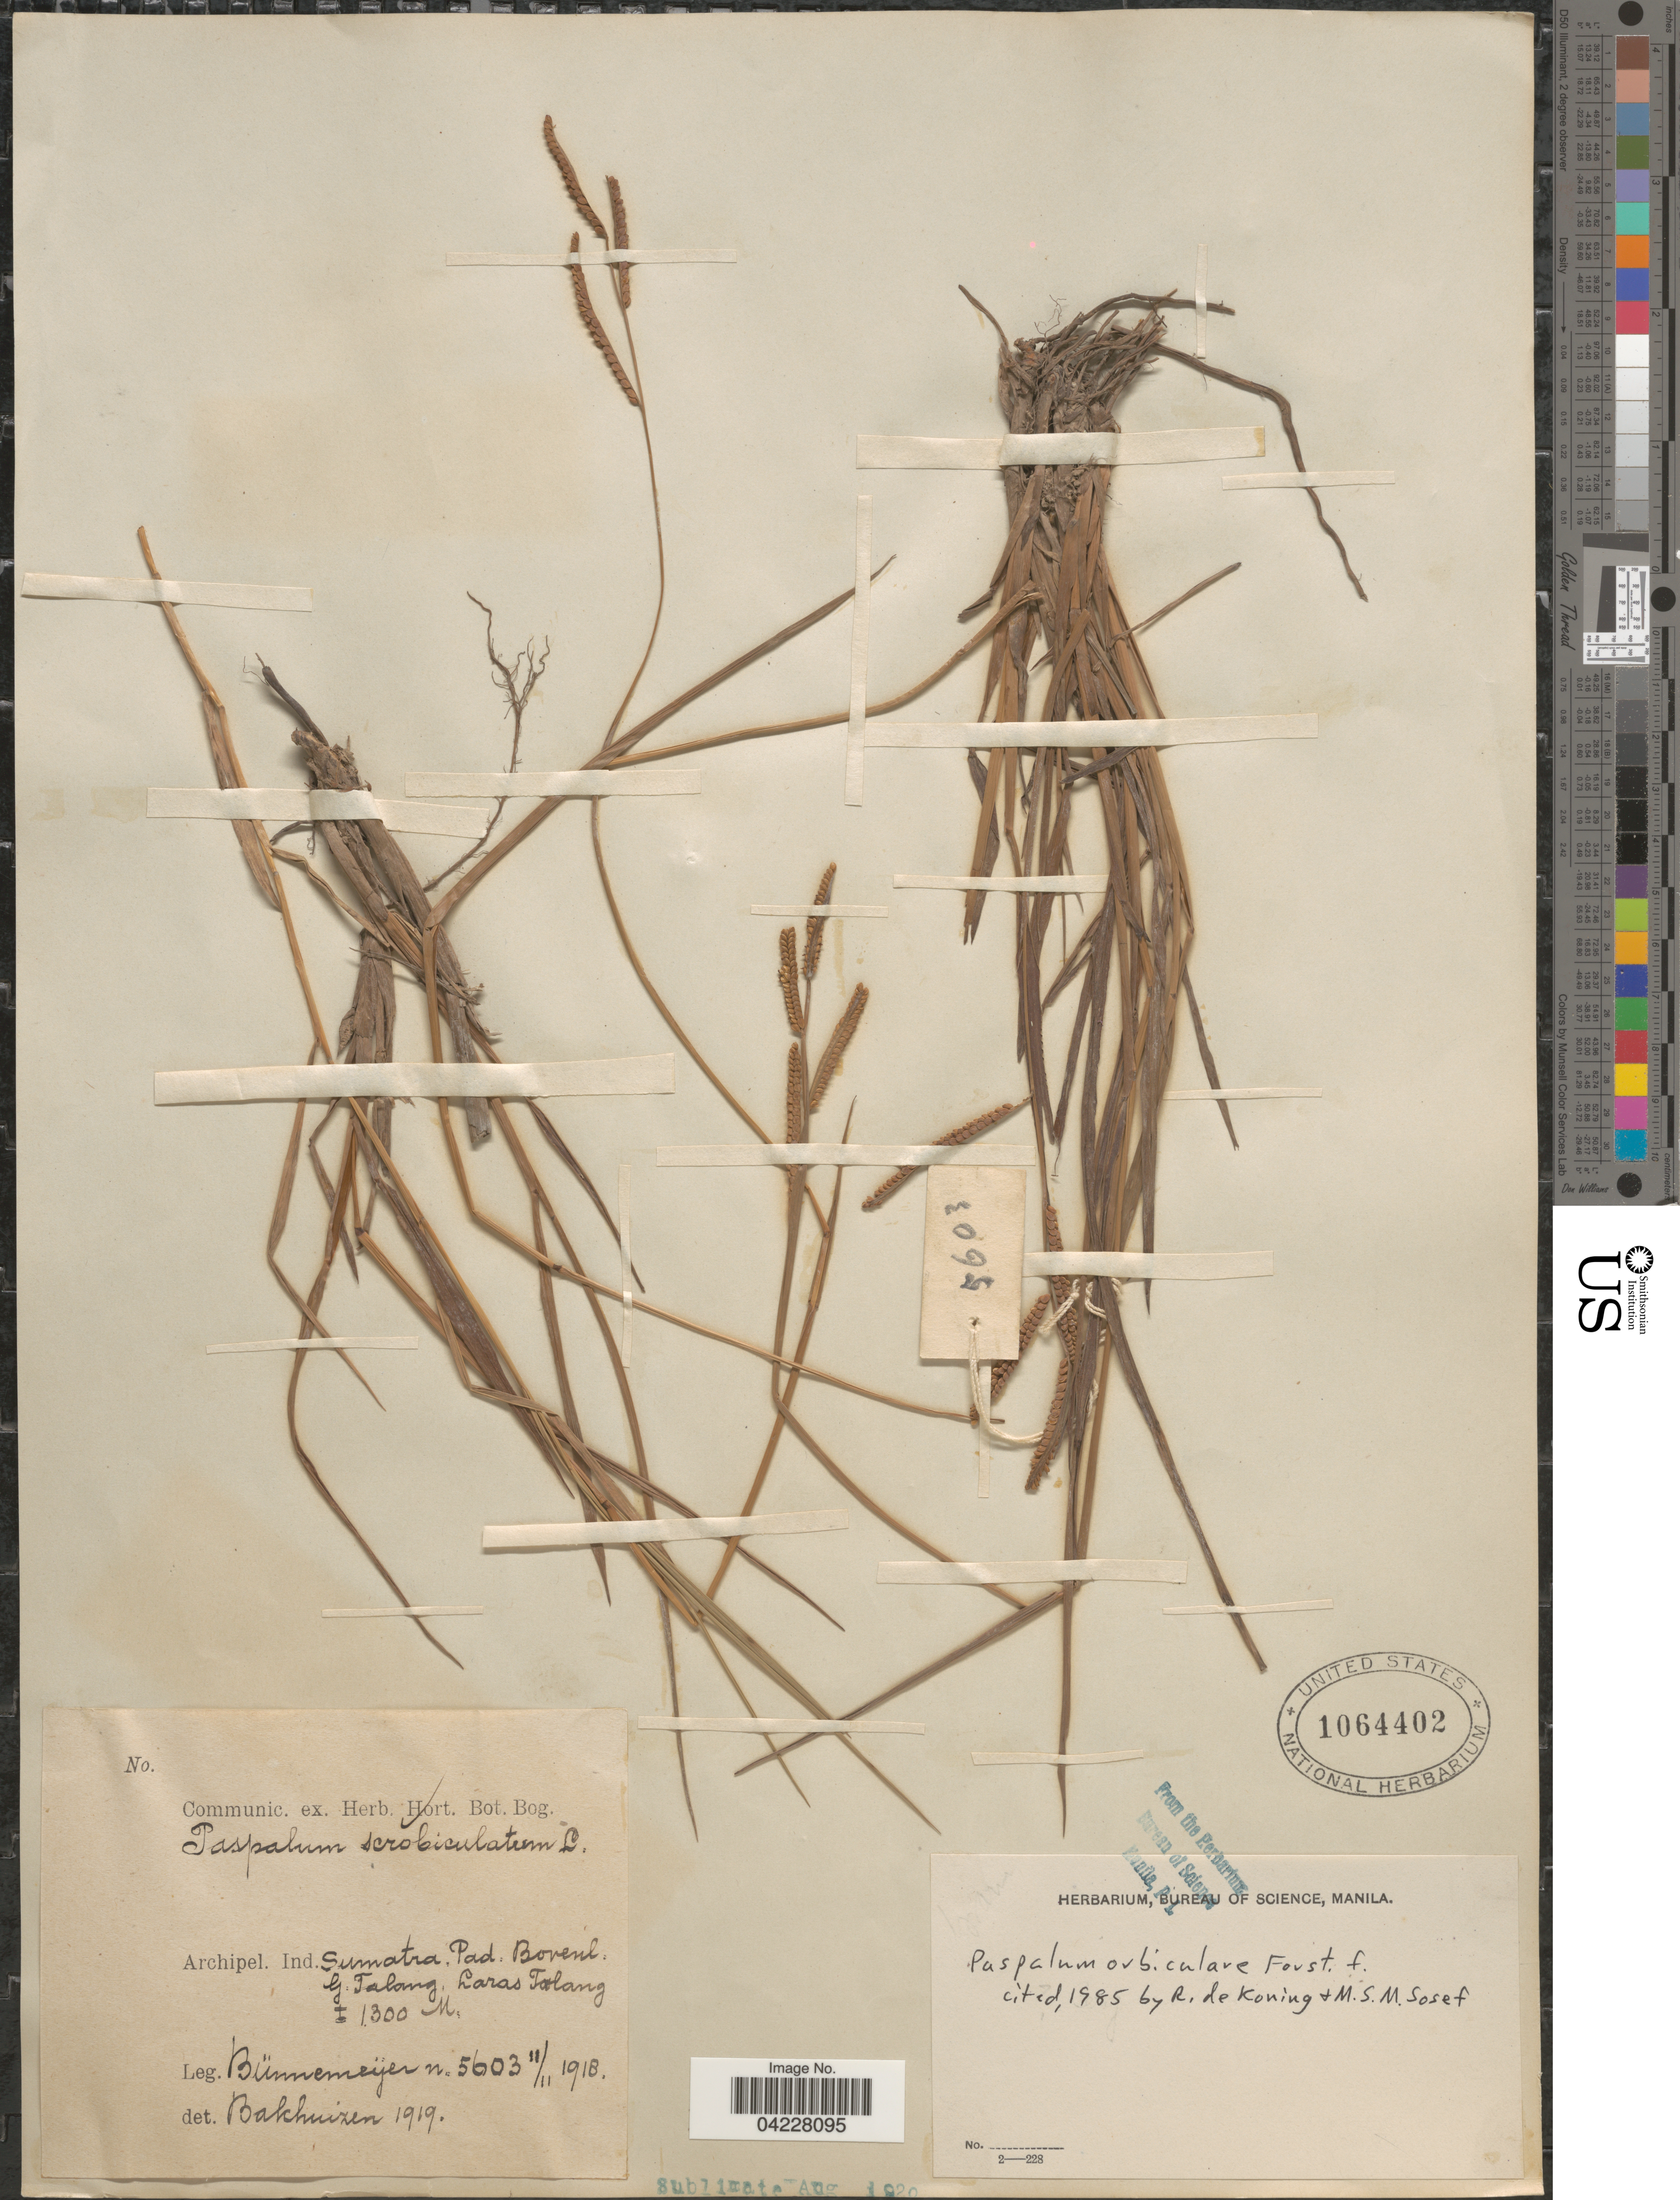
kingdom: Plantae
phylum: Tracheophyta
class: Liliopsida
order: Poales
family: Poaceae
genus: Paspalum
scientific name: Paspalum orbiculare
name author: G. Forst.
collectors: -. Bunnemeijer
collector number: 5603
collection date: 1918-11-11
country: Indonesia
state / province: Sumatra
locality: Archipel. Ind. Sumatra. Pad. Bovenl. G. Talang, Laras Talang.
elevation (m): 1300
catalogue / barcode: US 1064402